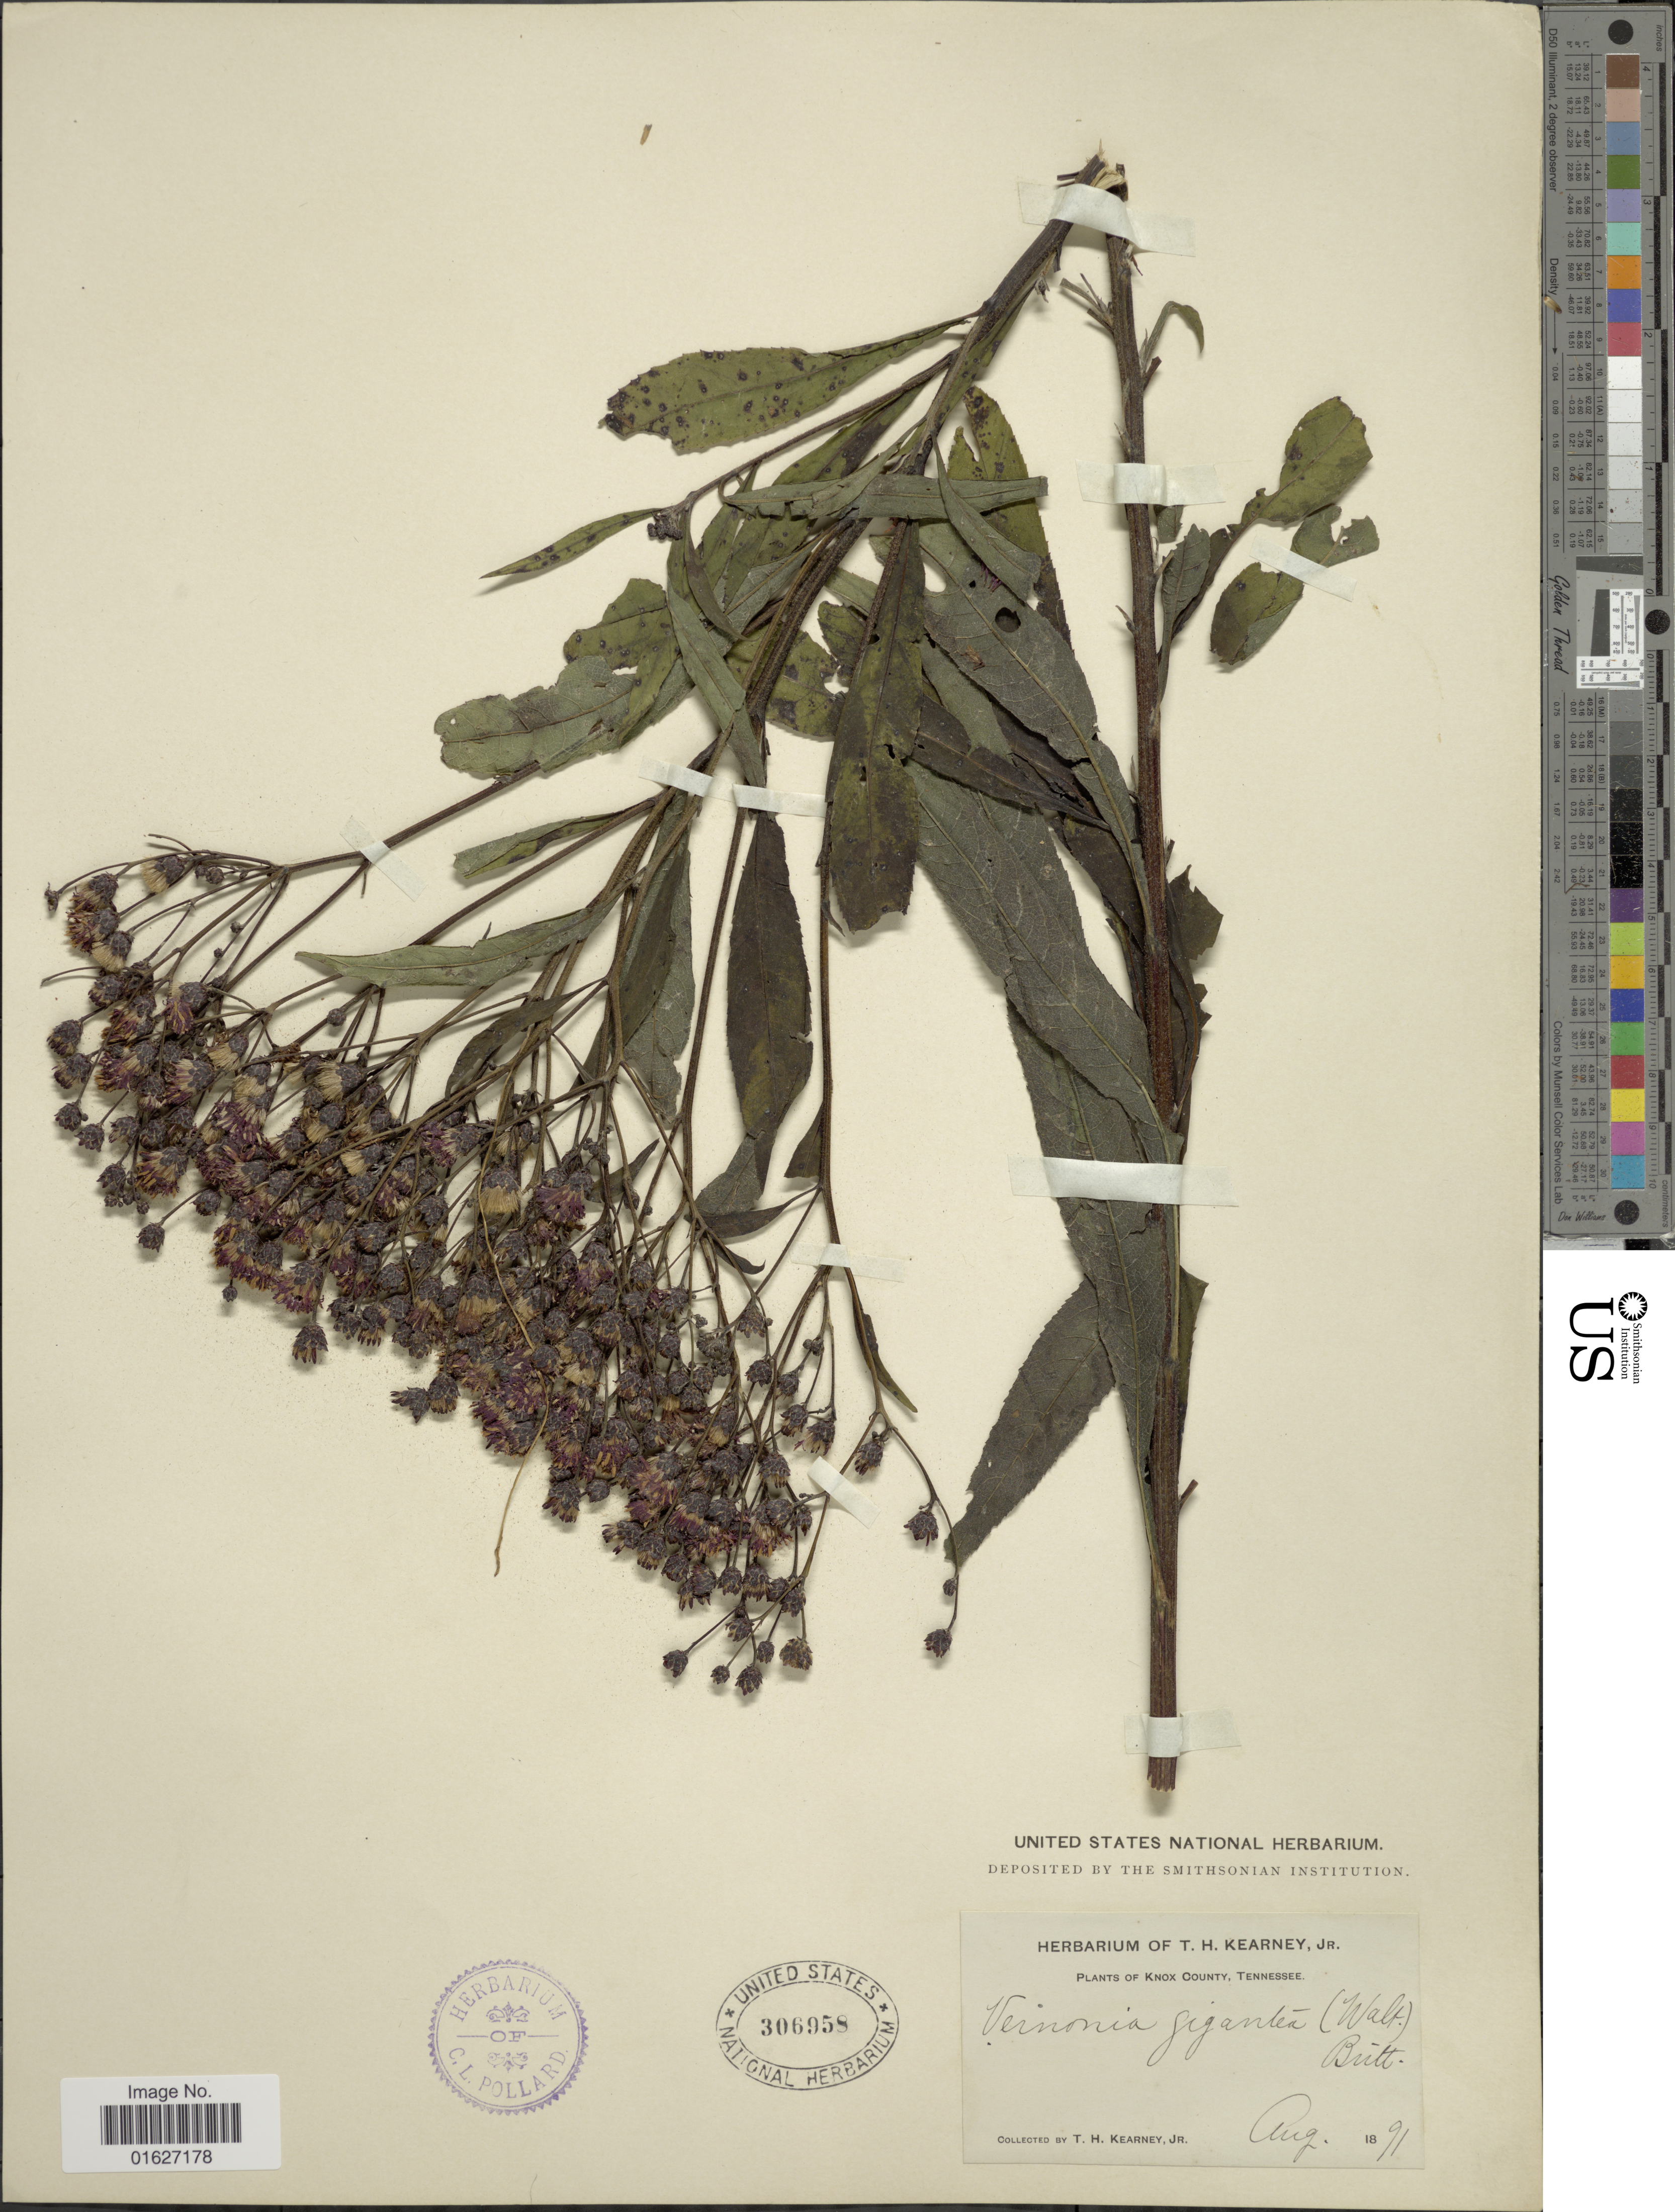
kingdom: Plantae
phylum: Tracheophyta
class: Magnoliopsida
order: Asterales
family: Asteraceae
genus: Vernonia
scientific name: Vernonia gigantea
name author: (Walter) Trel.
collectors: T. H. Kearney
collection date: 1891-08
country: United States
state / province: Tennessee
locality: Knox County.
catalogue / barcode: US 306958